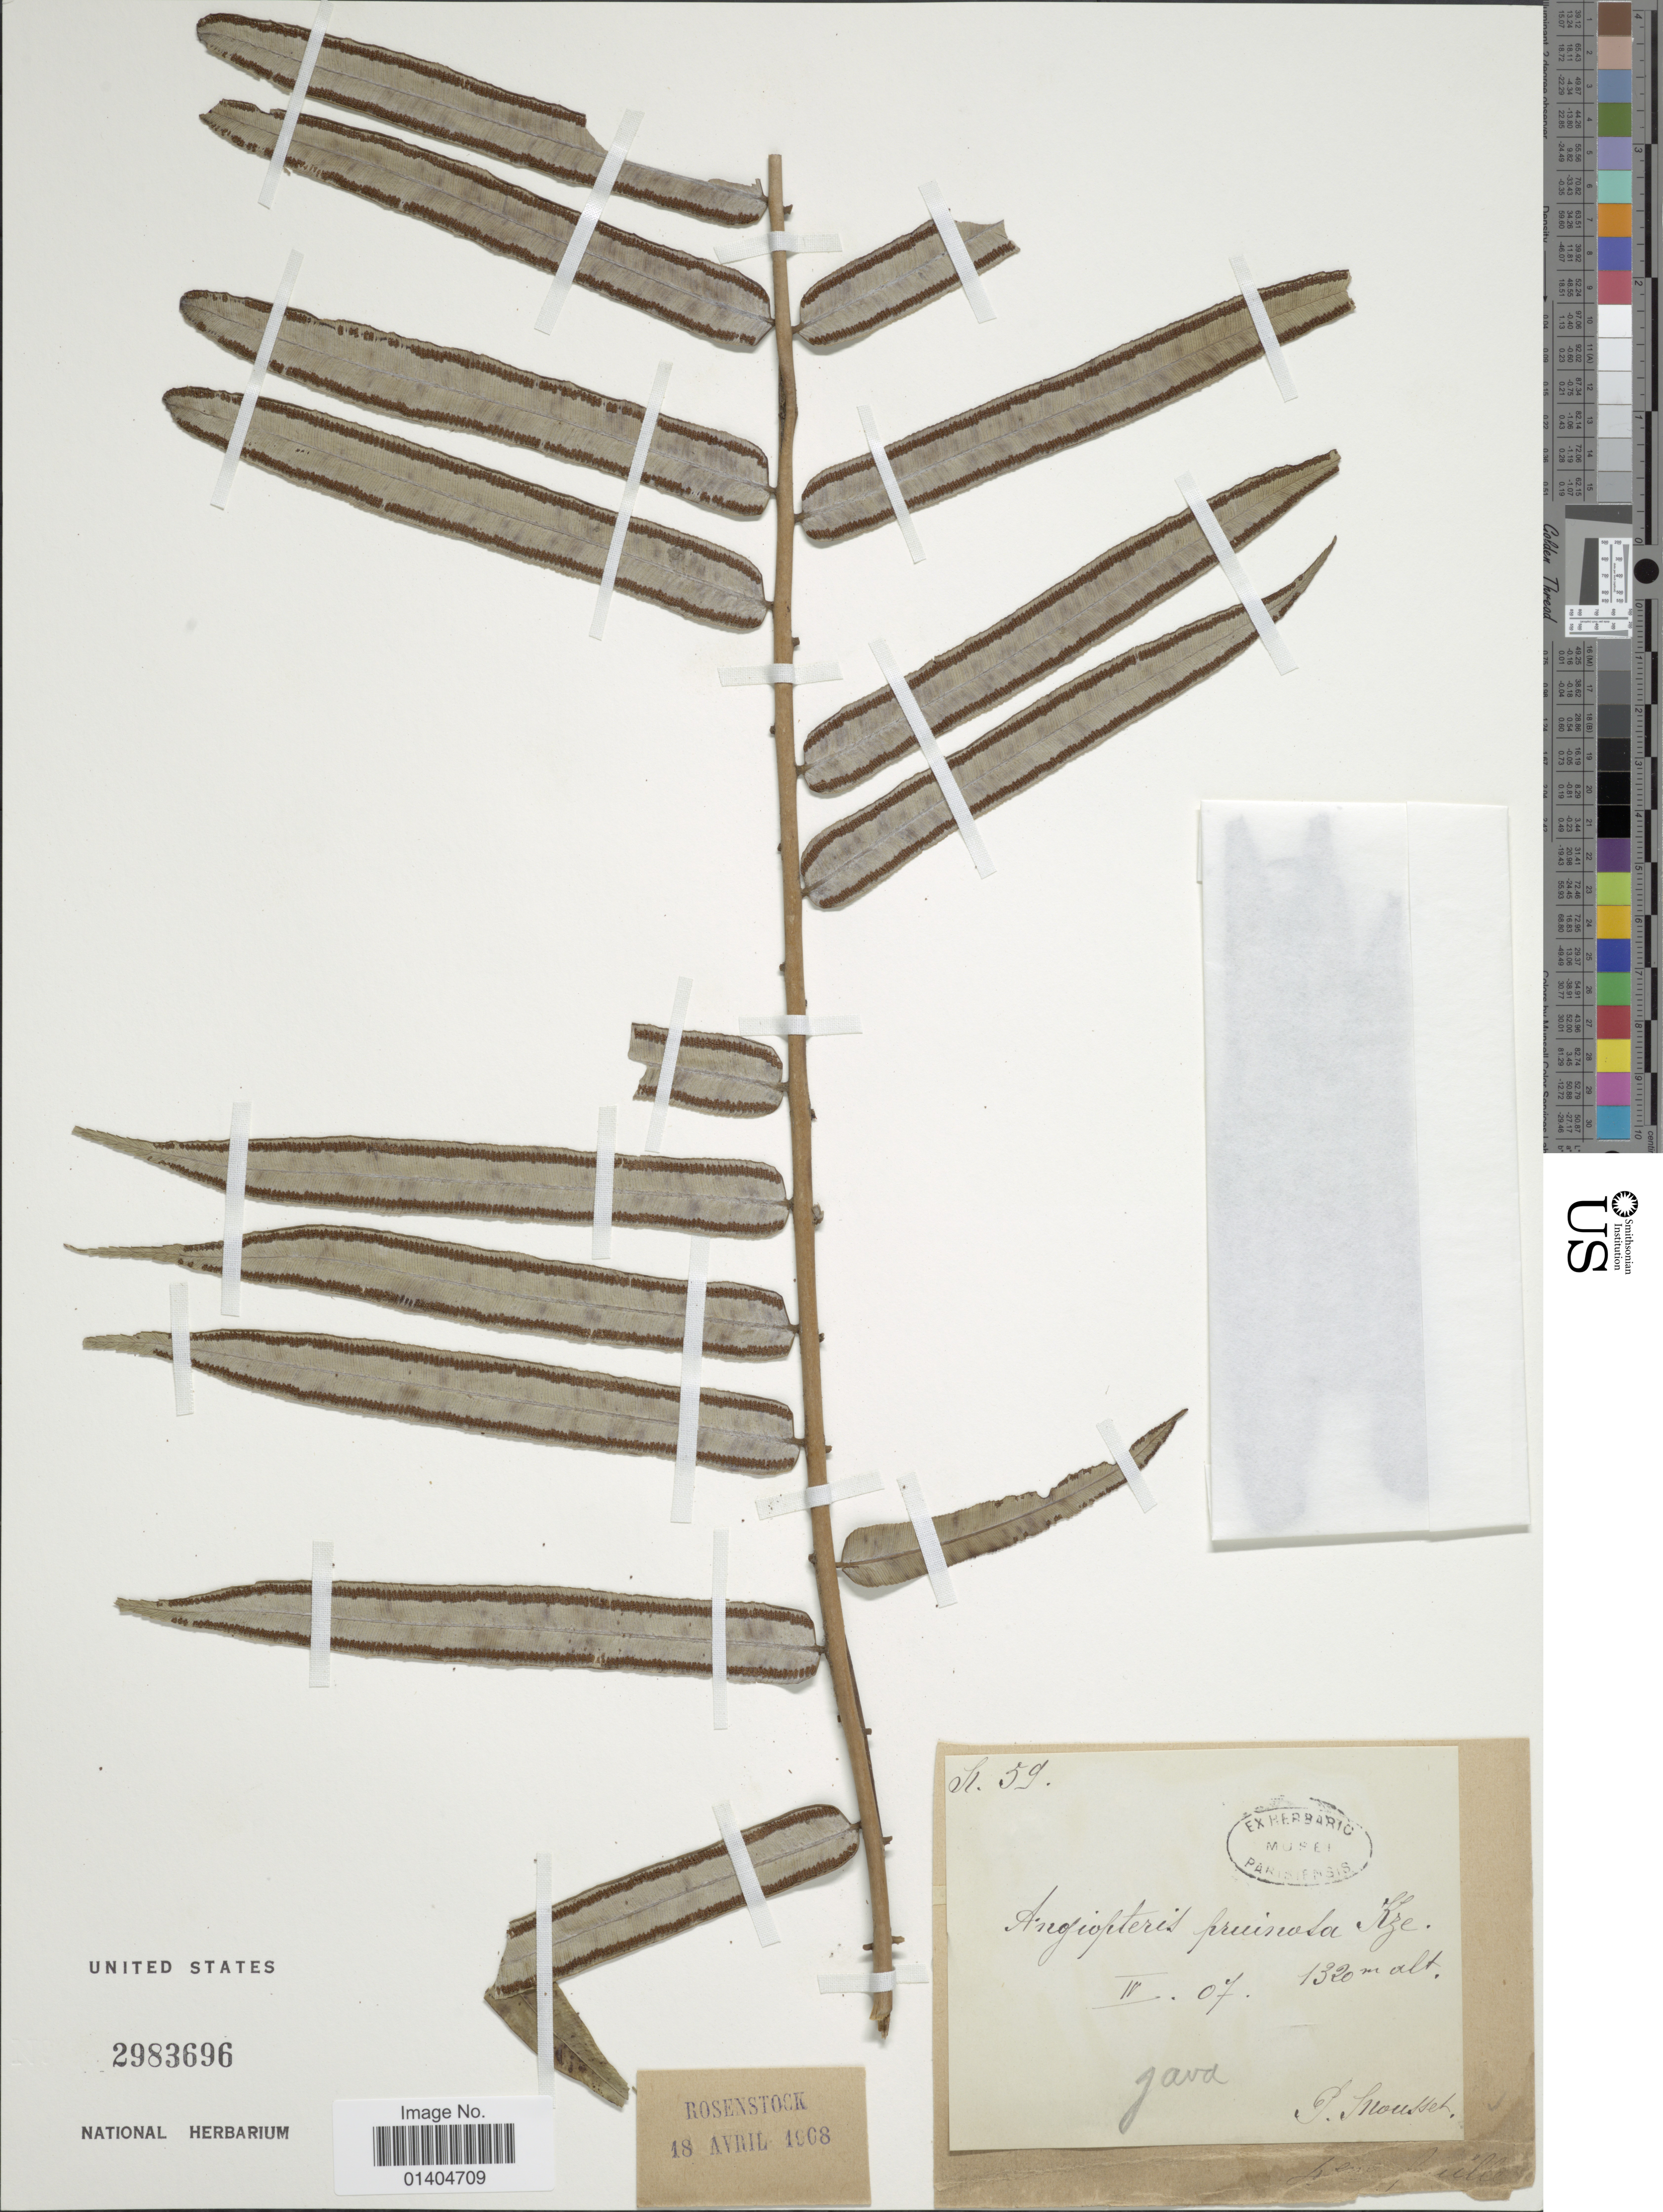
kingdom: Plantae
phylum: Tracheophyta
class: Polypodiopsida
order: Marattiales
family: Marattiaceae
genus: Angiopteris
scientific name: Angiopteris pruinosa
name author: Kunze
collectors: Imousseh. G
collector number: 59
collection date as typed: Transcribed d/m/y: /4/7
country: Indonesia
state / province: Java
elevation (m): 1320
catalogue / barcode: US 2983696